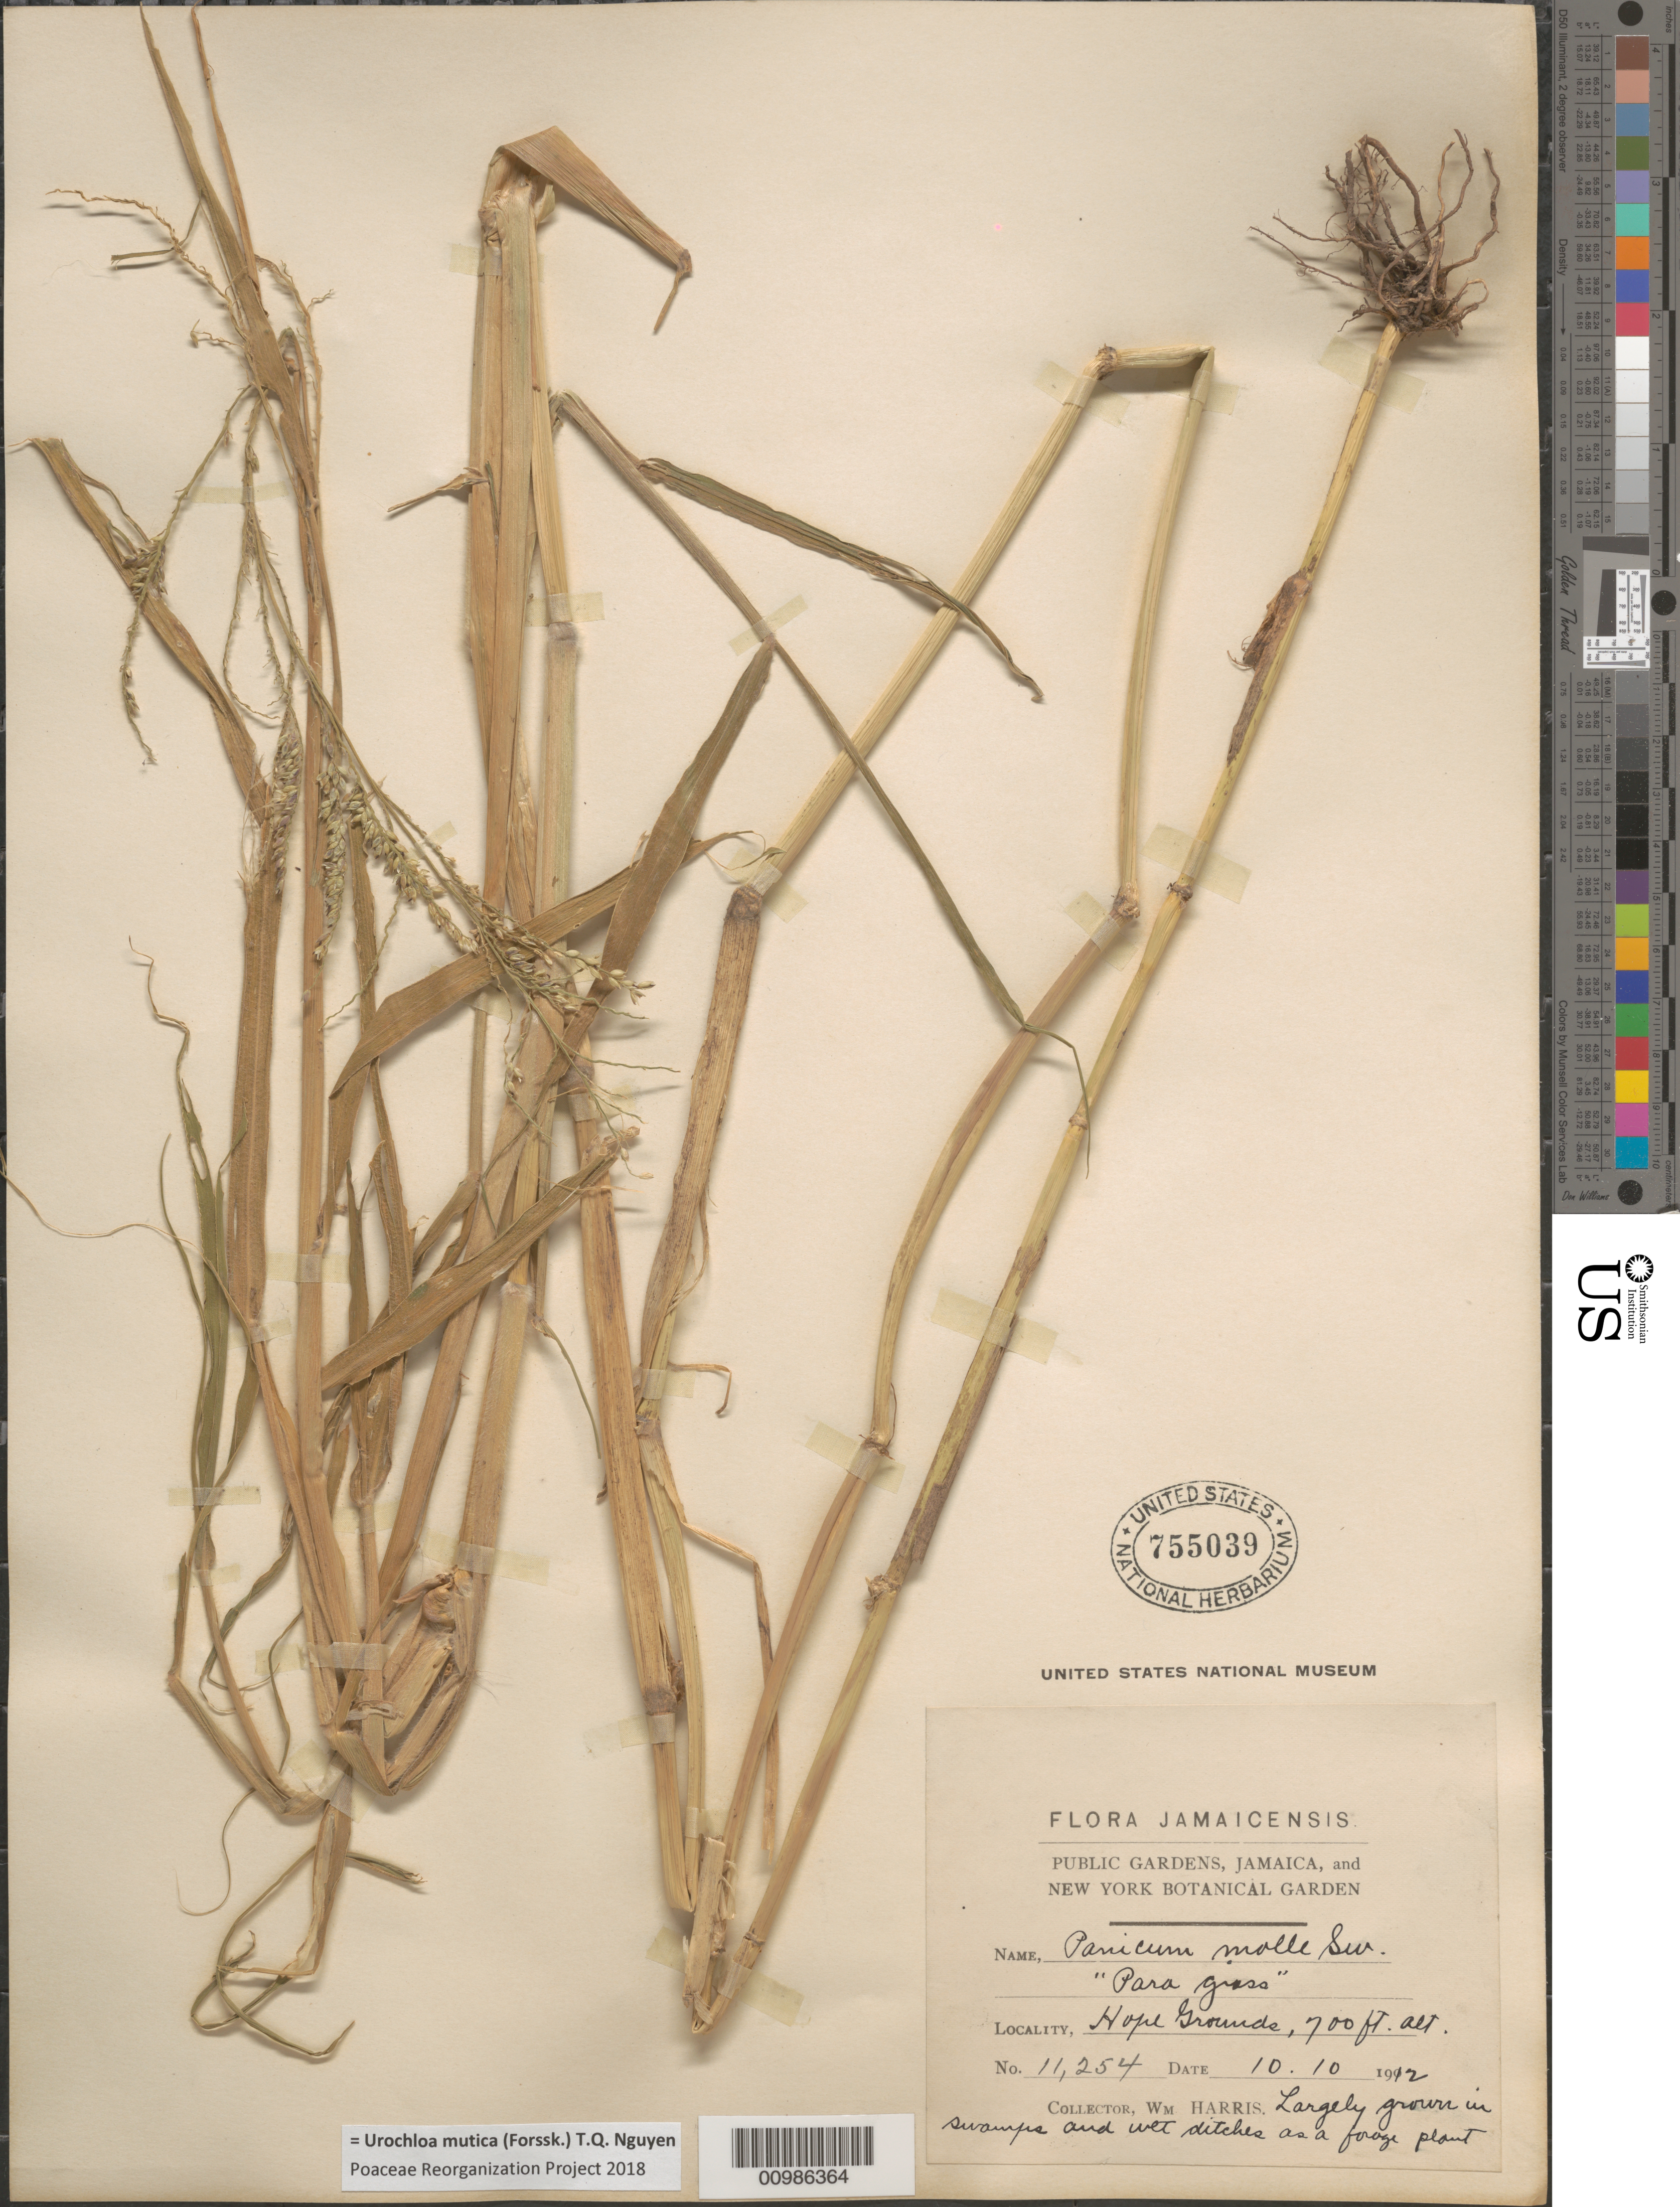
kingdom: Plantae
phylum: Tracheophyta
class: Liliopsida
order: Poales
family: Poaceae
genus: Brachiaria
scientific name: Brachiaria mutica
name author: (Forssk.) Stapf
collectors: W. H. Harris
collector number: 11254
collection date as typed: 10 Oct 1912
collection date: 1912-10-10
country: Jamaica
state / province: Kingston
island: Jamaica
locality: Hope Gardens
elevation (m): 213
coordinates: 0 N, 0 E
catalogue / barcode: US 755039